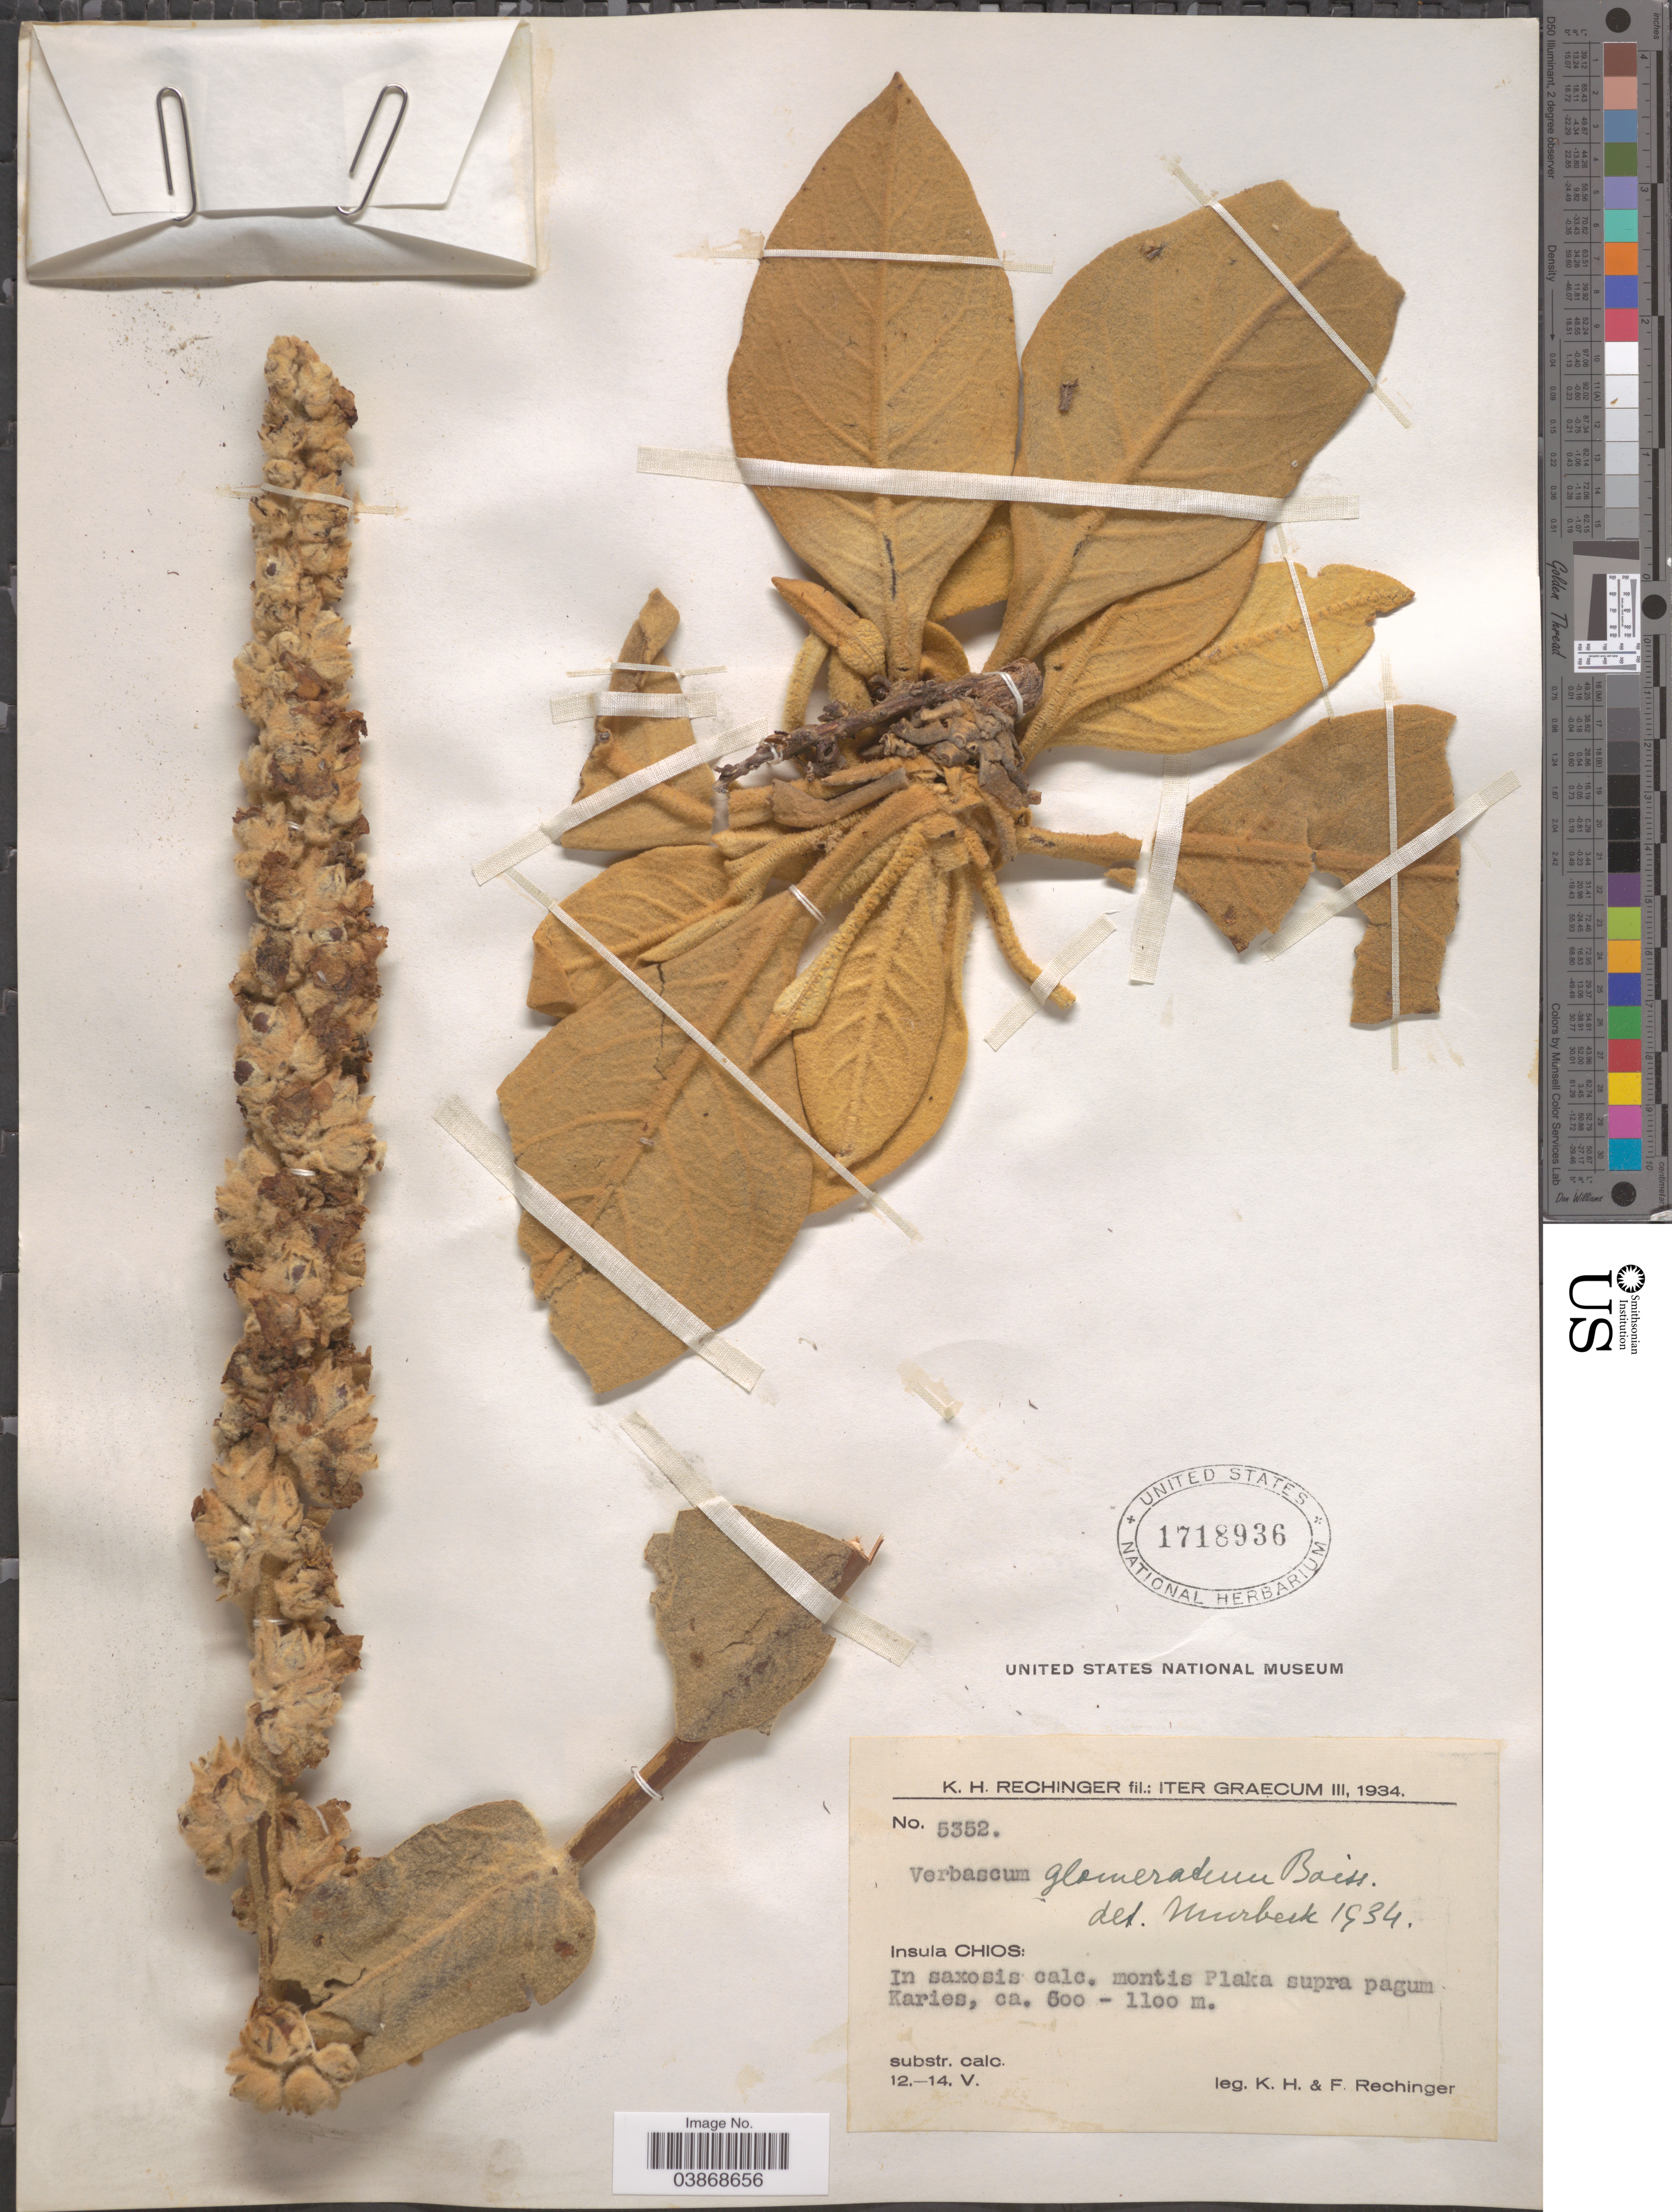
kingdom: Plantae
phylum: Tracheophyta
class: Magnoliopsida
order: Lamiales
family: Scrophulariaceae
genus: Verbascum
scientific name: Verbascum glomeratum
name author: Boiss.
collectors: K. H. Rechinger & F. Rechinger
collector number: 5352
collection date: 1934-05-12/1934-05-14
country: Greece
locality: Iter Graecum. Insula Chois: In saxosis calc. montis Plaka supra pagum Karies.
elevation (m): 600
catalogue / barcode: US 1718936